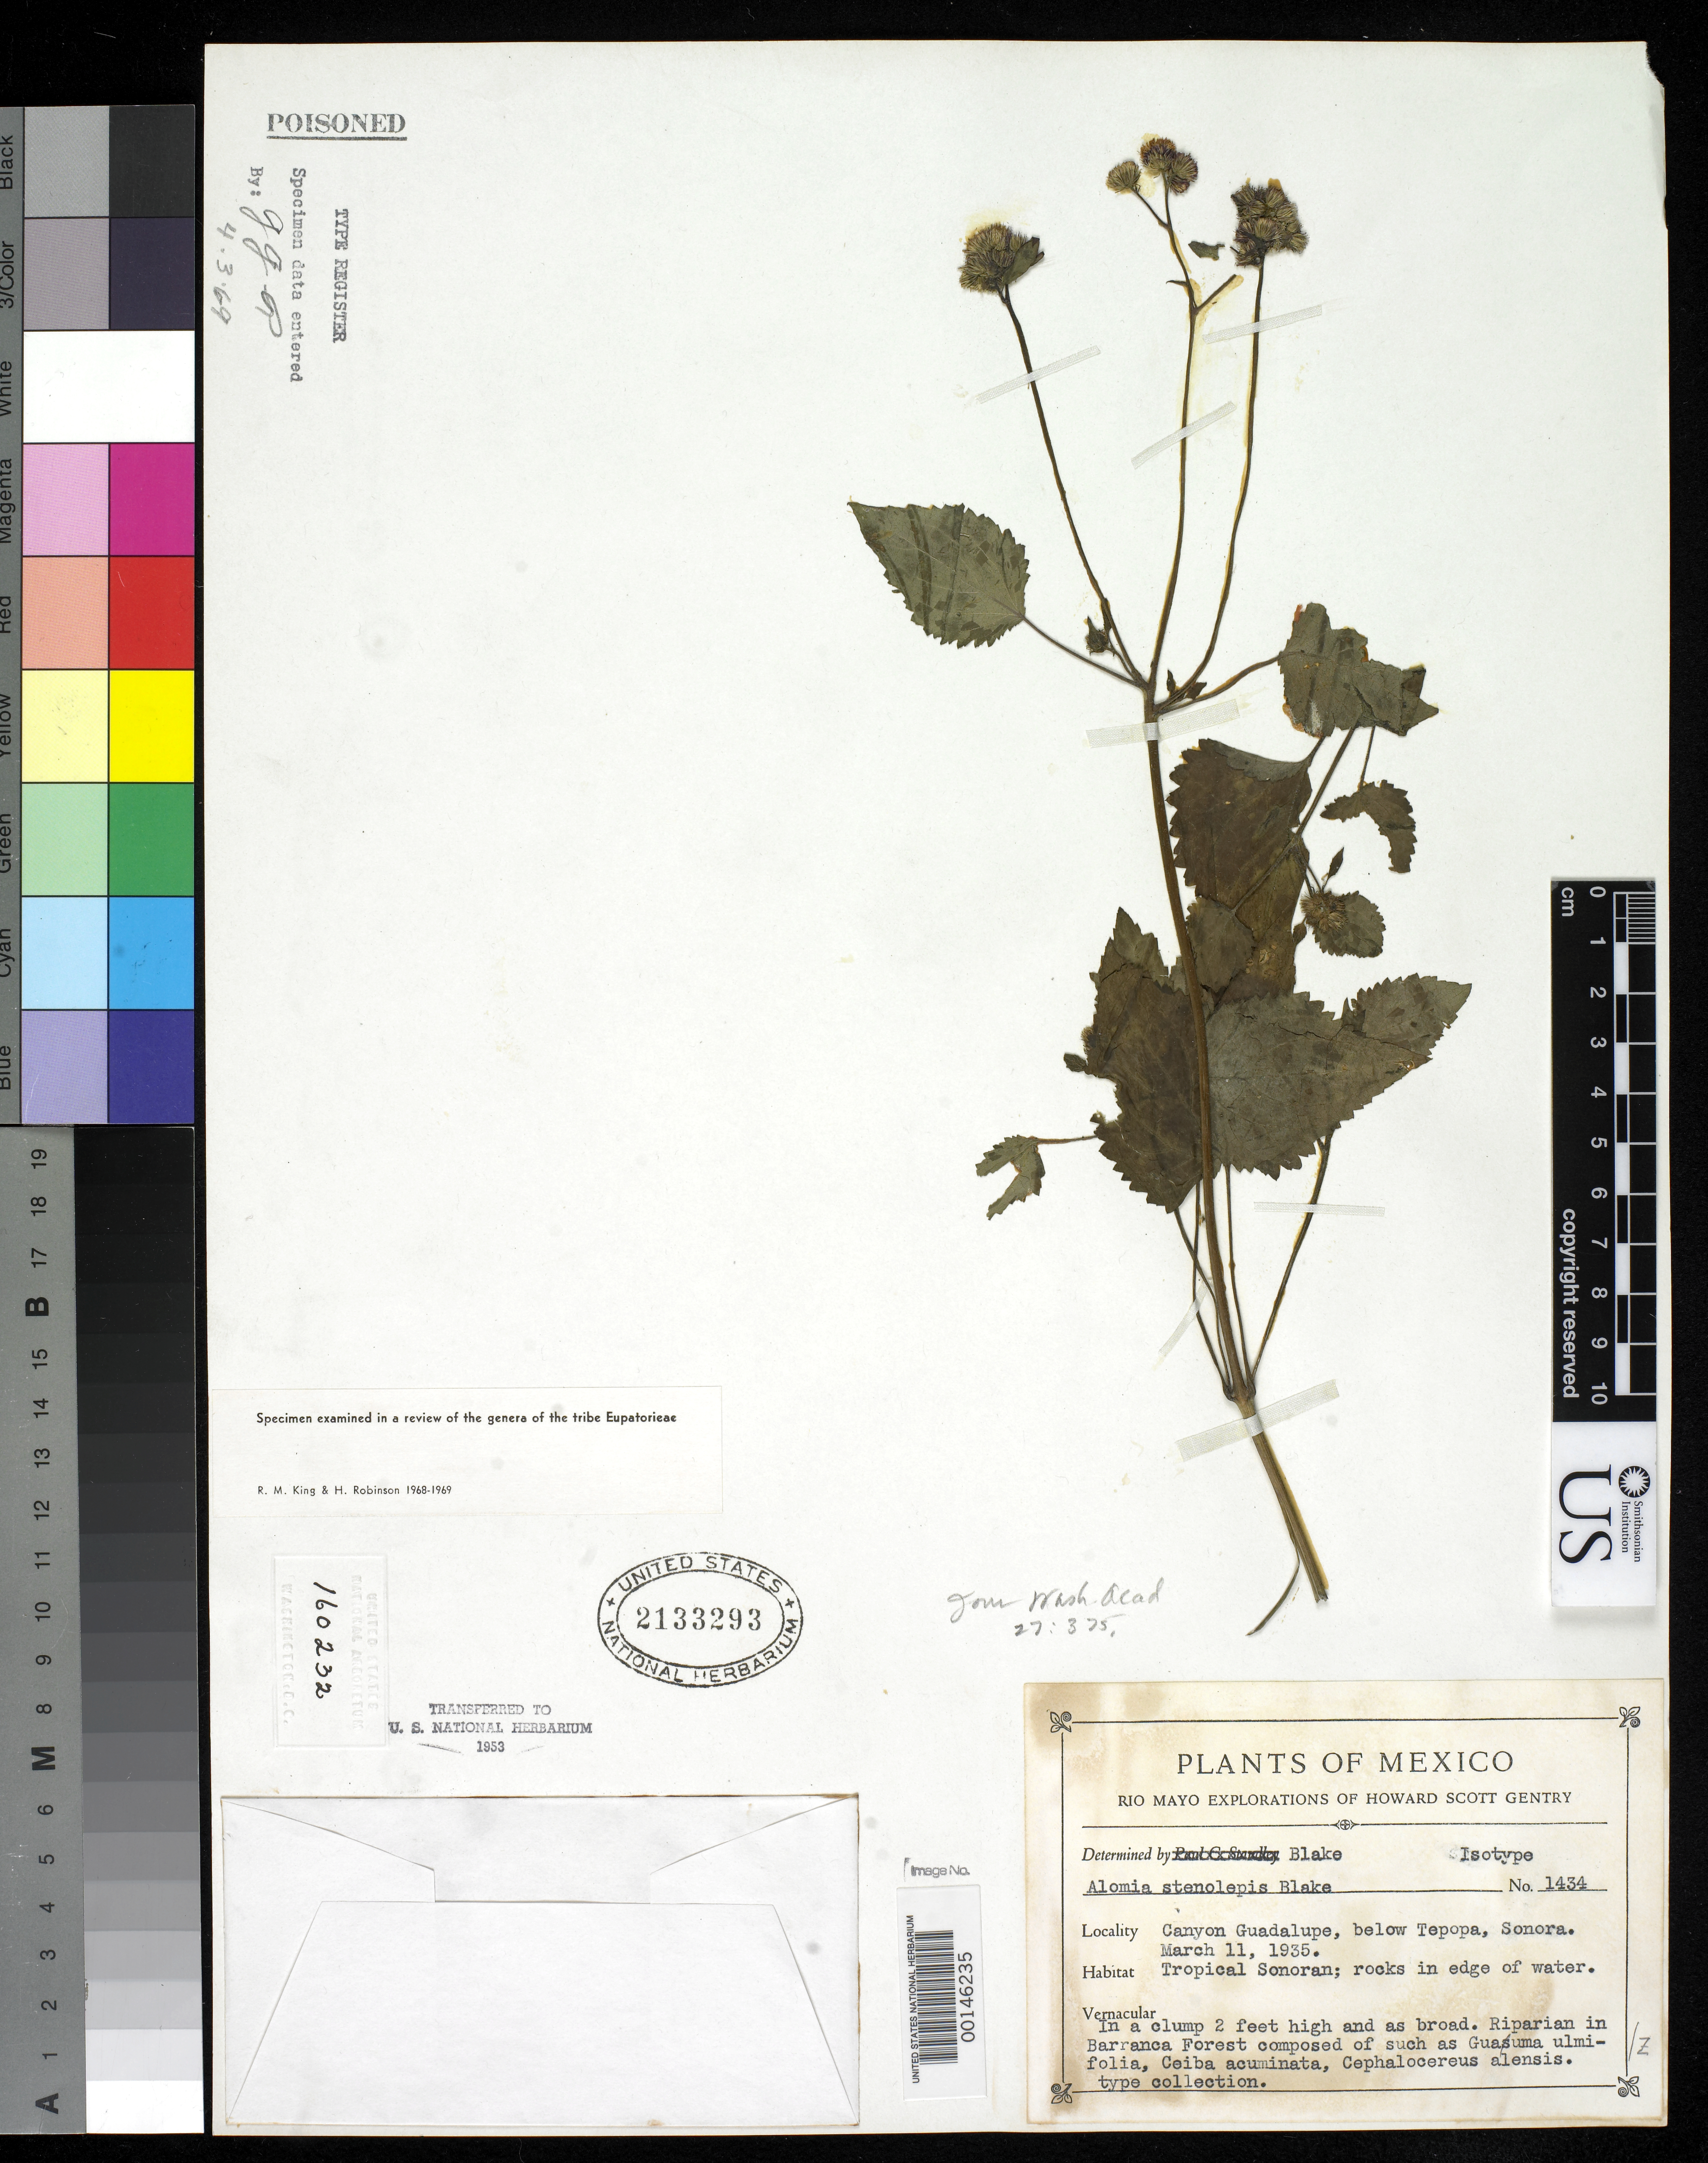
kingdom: Plantae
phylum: Tracheophyta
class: Magnoliopsida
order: Asterales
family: Asteraceae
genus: Alomia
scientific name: Alomia stenolepis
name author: S.F. Blake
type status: Isotype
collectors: H. S. Gentry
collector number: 1434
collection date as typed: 11 Mar 1935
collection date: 1935-03-11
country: Mexico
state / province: Sonora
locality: Canyon Guadalupe, below Tepopa.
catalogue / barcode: US 2133293